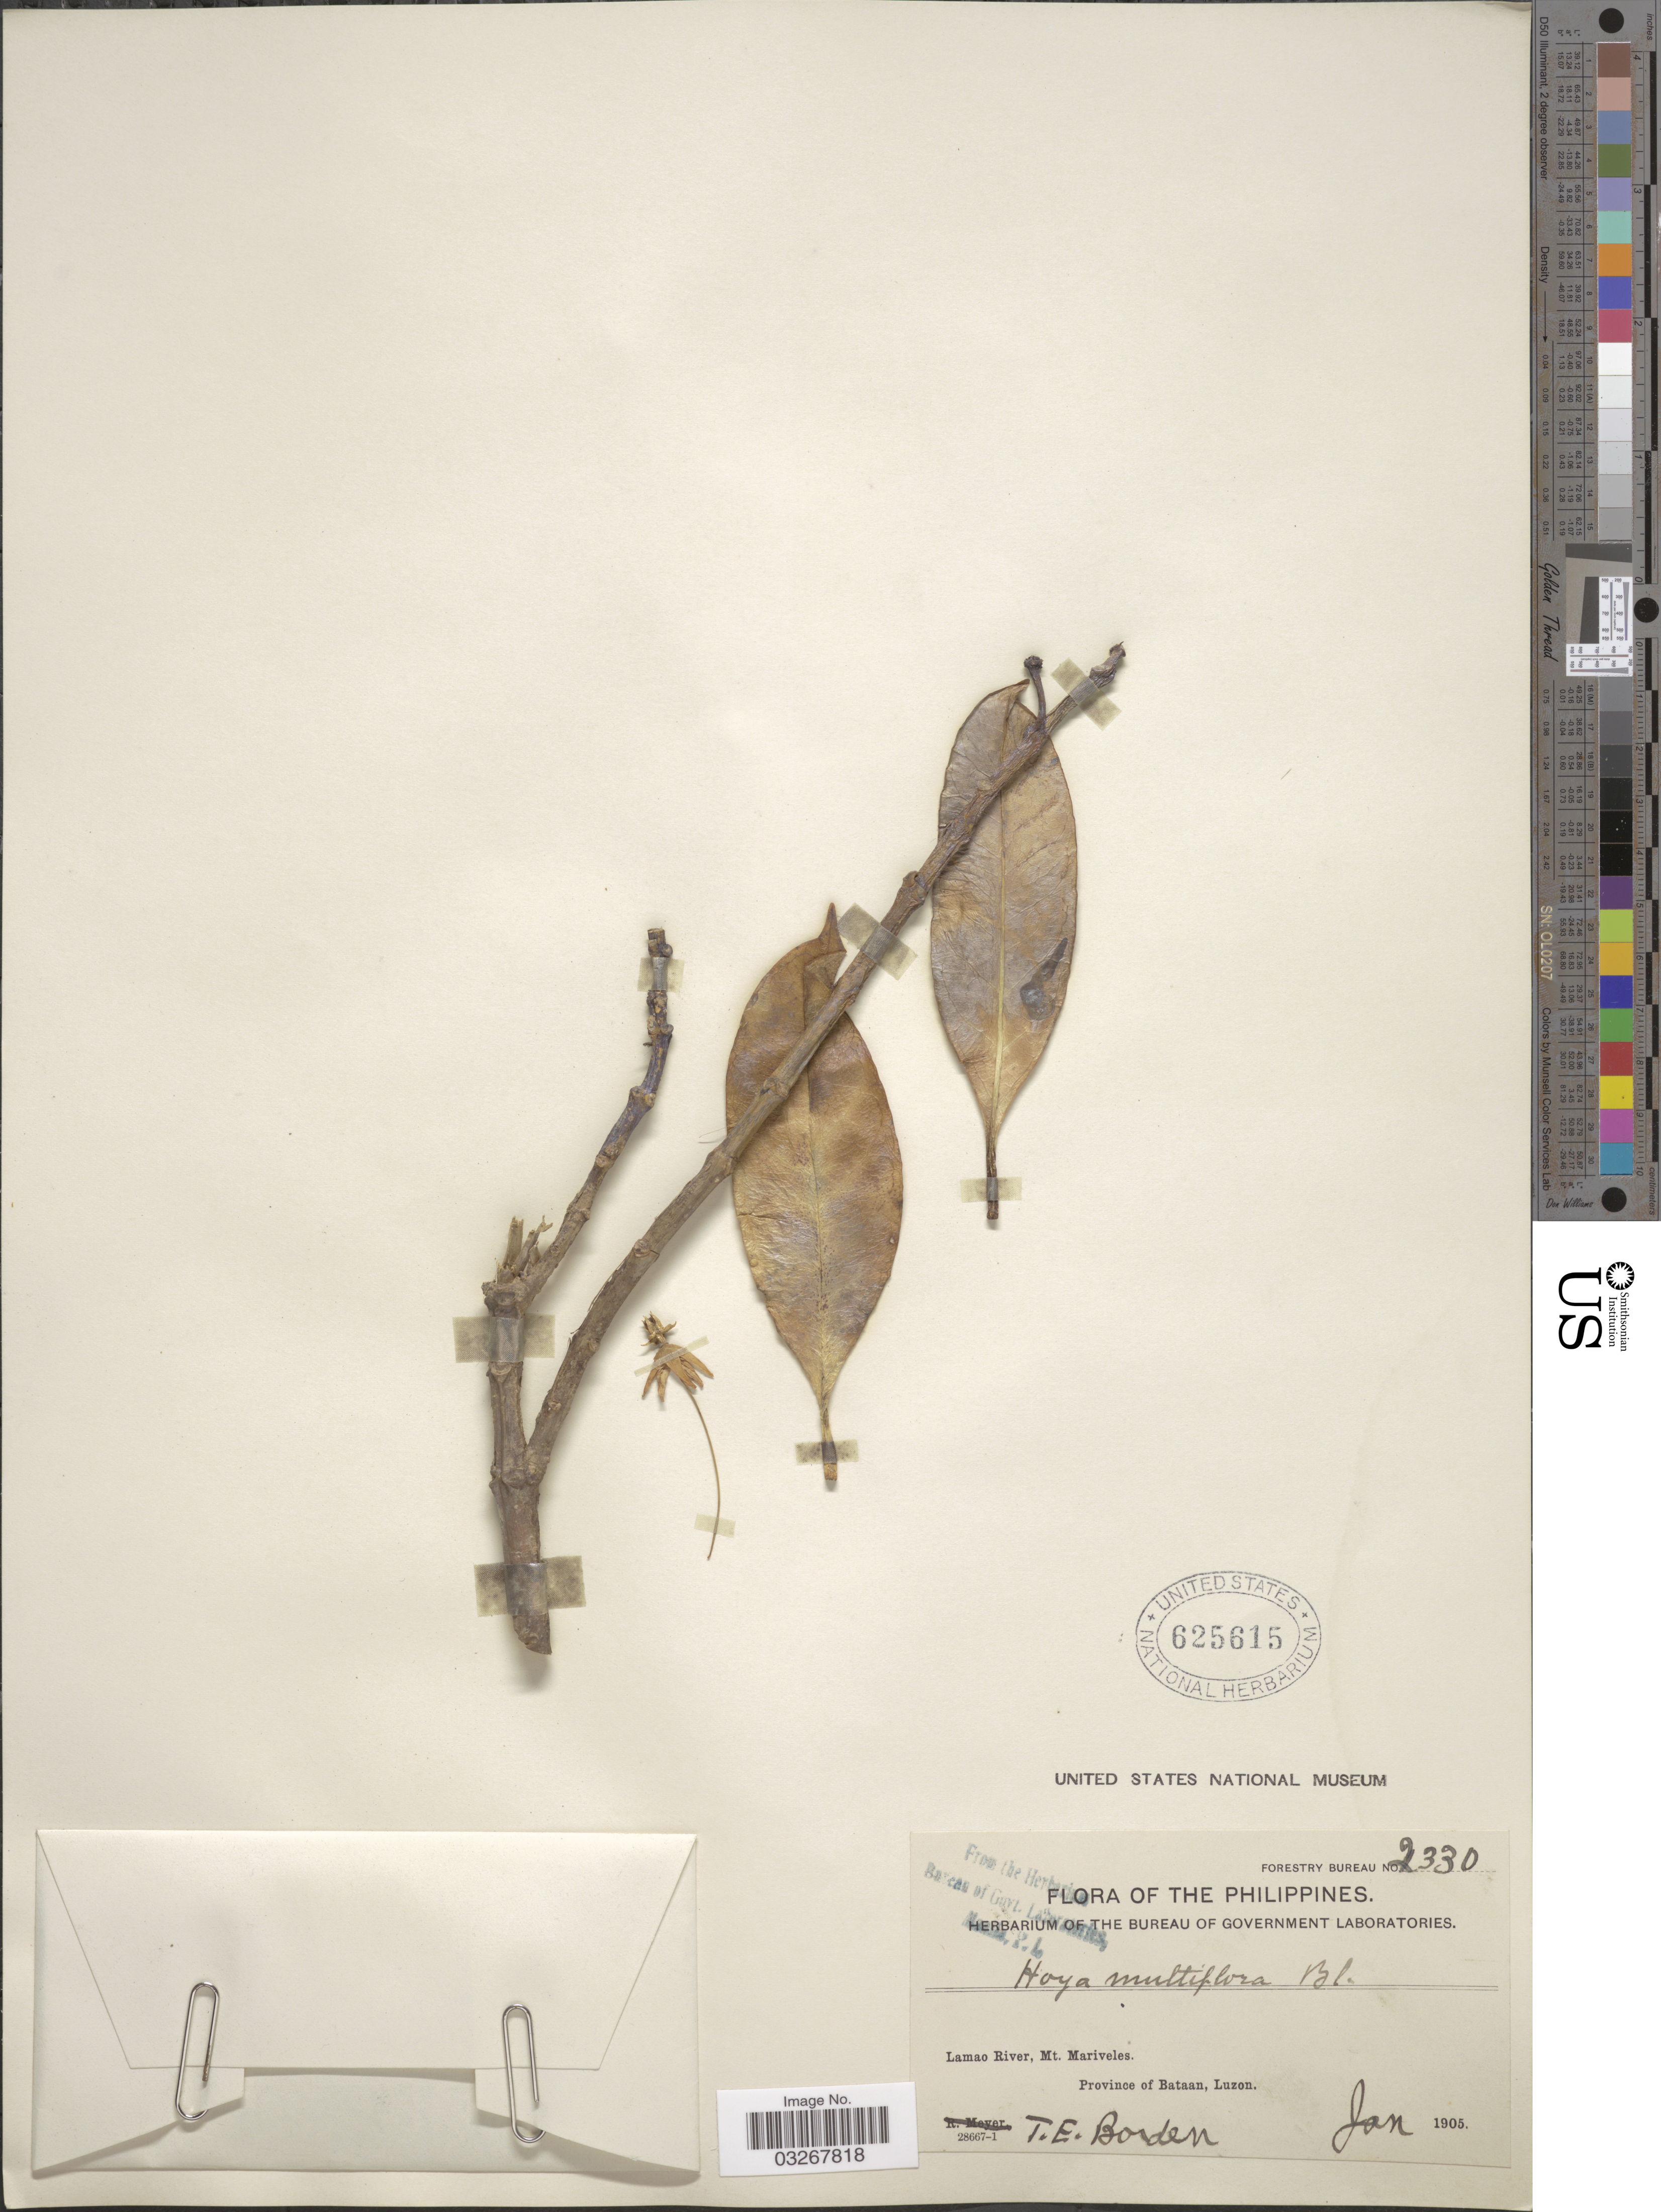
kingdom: Plantae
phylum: Tracheophyta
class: Magnoliopsida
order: Gentianales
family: Apocynaceae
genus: Centrostemma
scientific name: Centrostemma multiflorum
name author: (Blume) Decne.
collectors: T. E. Borden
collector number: Forestry Bureau 2330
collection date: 1905-01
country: Philippines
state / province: Central Luzon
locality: Lamao River, Mt. Mariveles. Province of Bataan, Luzon.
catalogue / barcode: US 625615